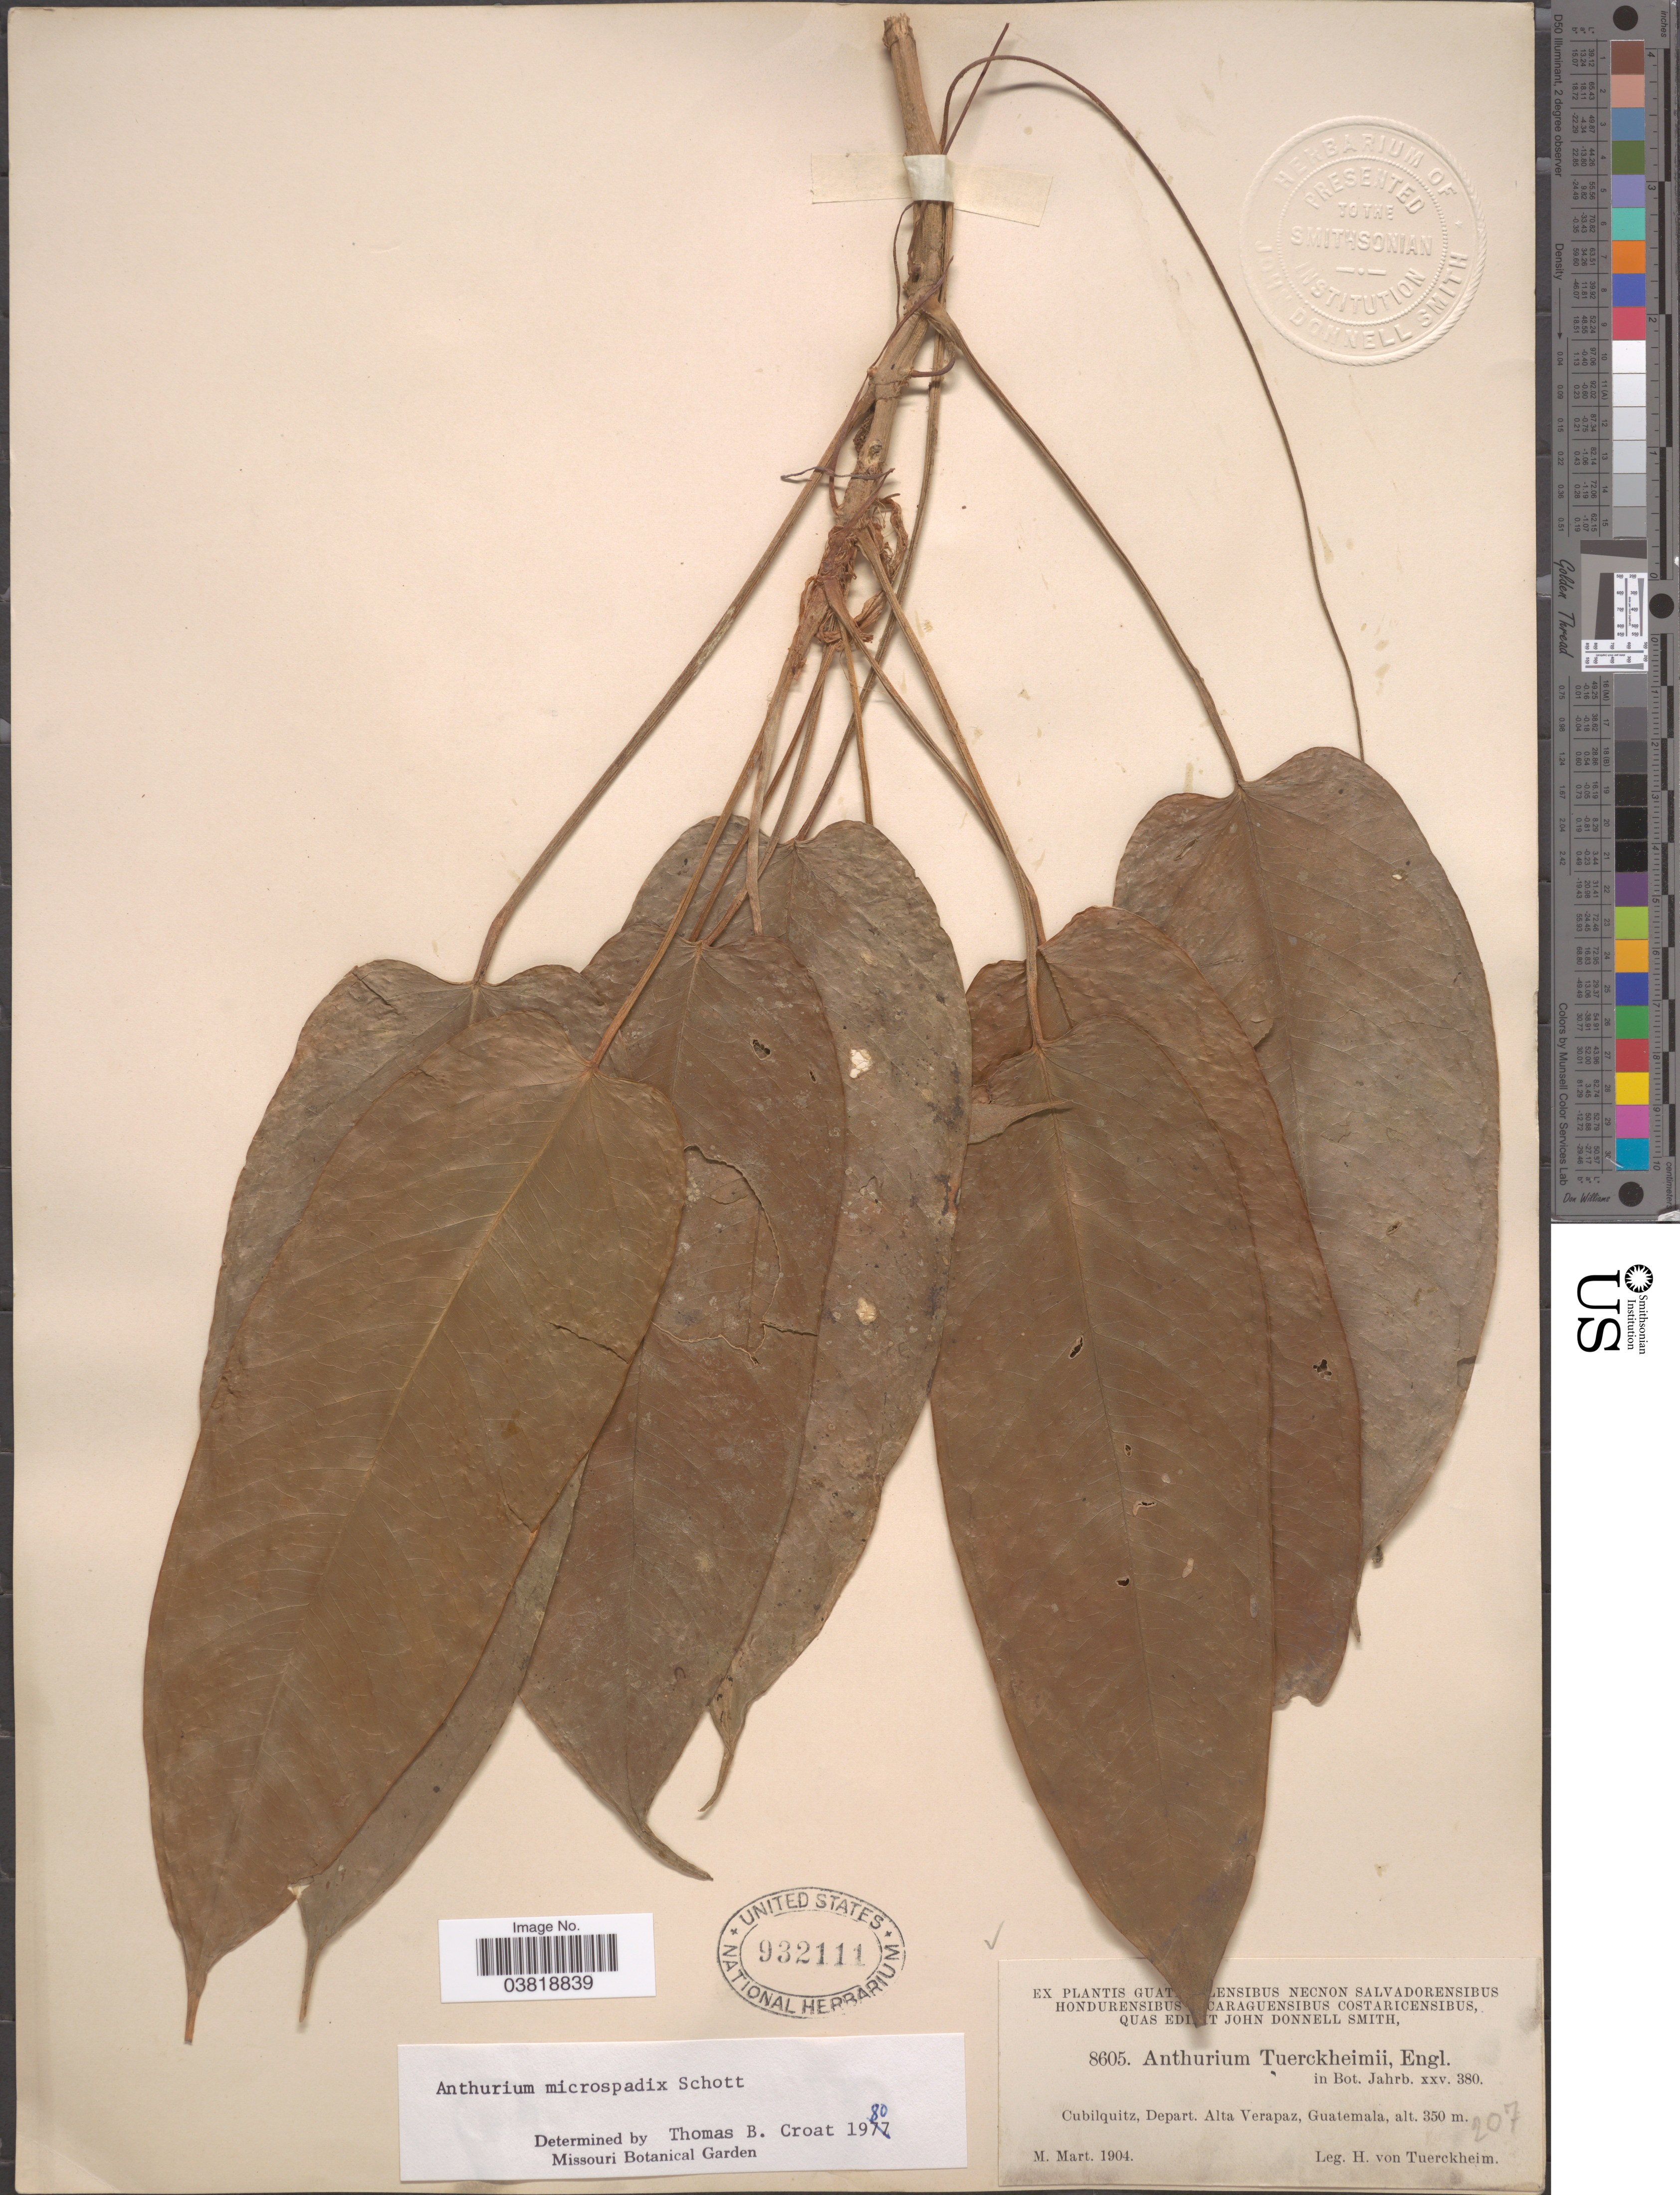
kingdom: Plantae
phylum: Tracheophyta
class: Liliopsida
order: Alismatales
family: Araceae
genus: Anthurium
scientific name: Anthurium microspadix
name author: Schott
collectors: H. von Türckheim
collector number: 8605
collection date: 1904-03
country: Guatemala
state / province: Alta Verapaz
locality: Cubilquitz, Depart. Alta Verapaz.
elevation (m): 350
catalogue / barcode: US 932111